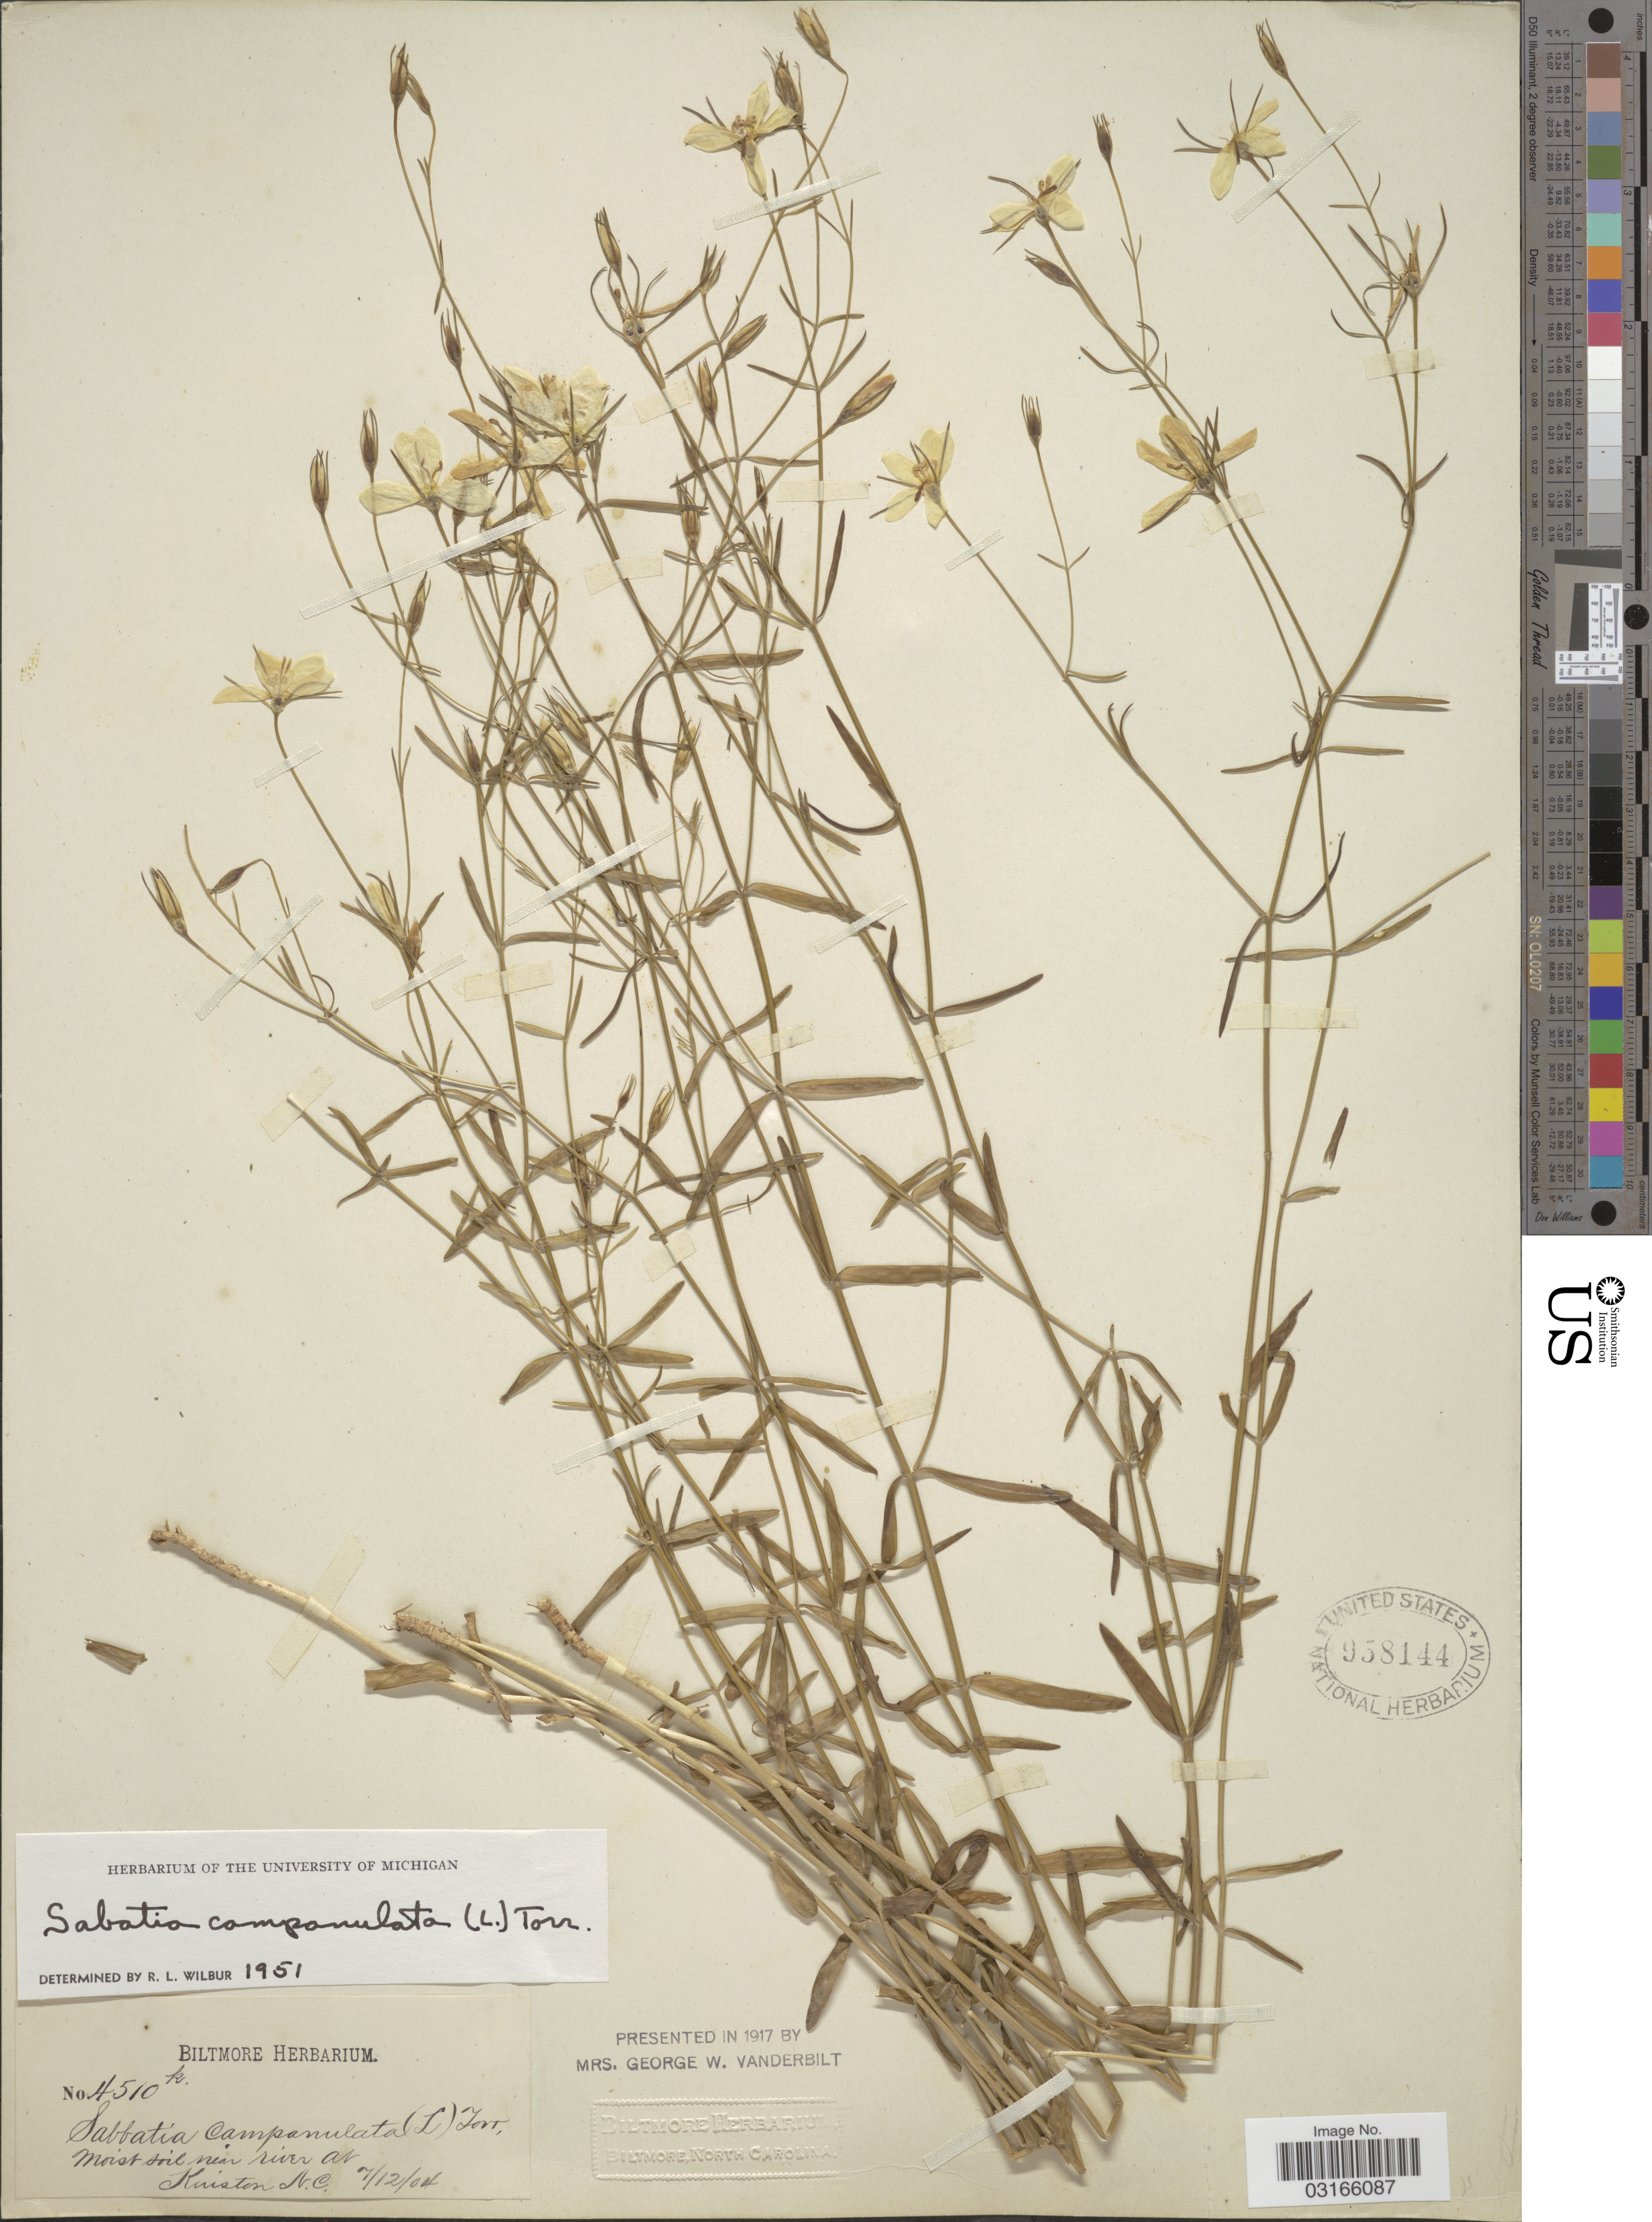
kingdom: Plantae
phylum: Tracheophyta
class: Magnoliopsida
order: Gentianales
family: Gentianaceae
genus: Sabatia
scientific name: Sabatia campanulata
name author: (L.) Torr.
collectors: ex herb. Biltmore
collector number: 4510k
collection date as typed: Transcribed d/m/y: 12/7/4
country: United States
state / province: North Carolina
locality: Moist soil near river at Kinston N.C.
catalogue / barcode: US 958144